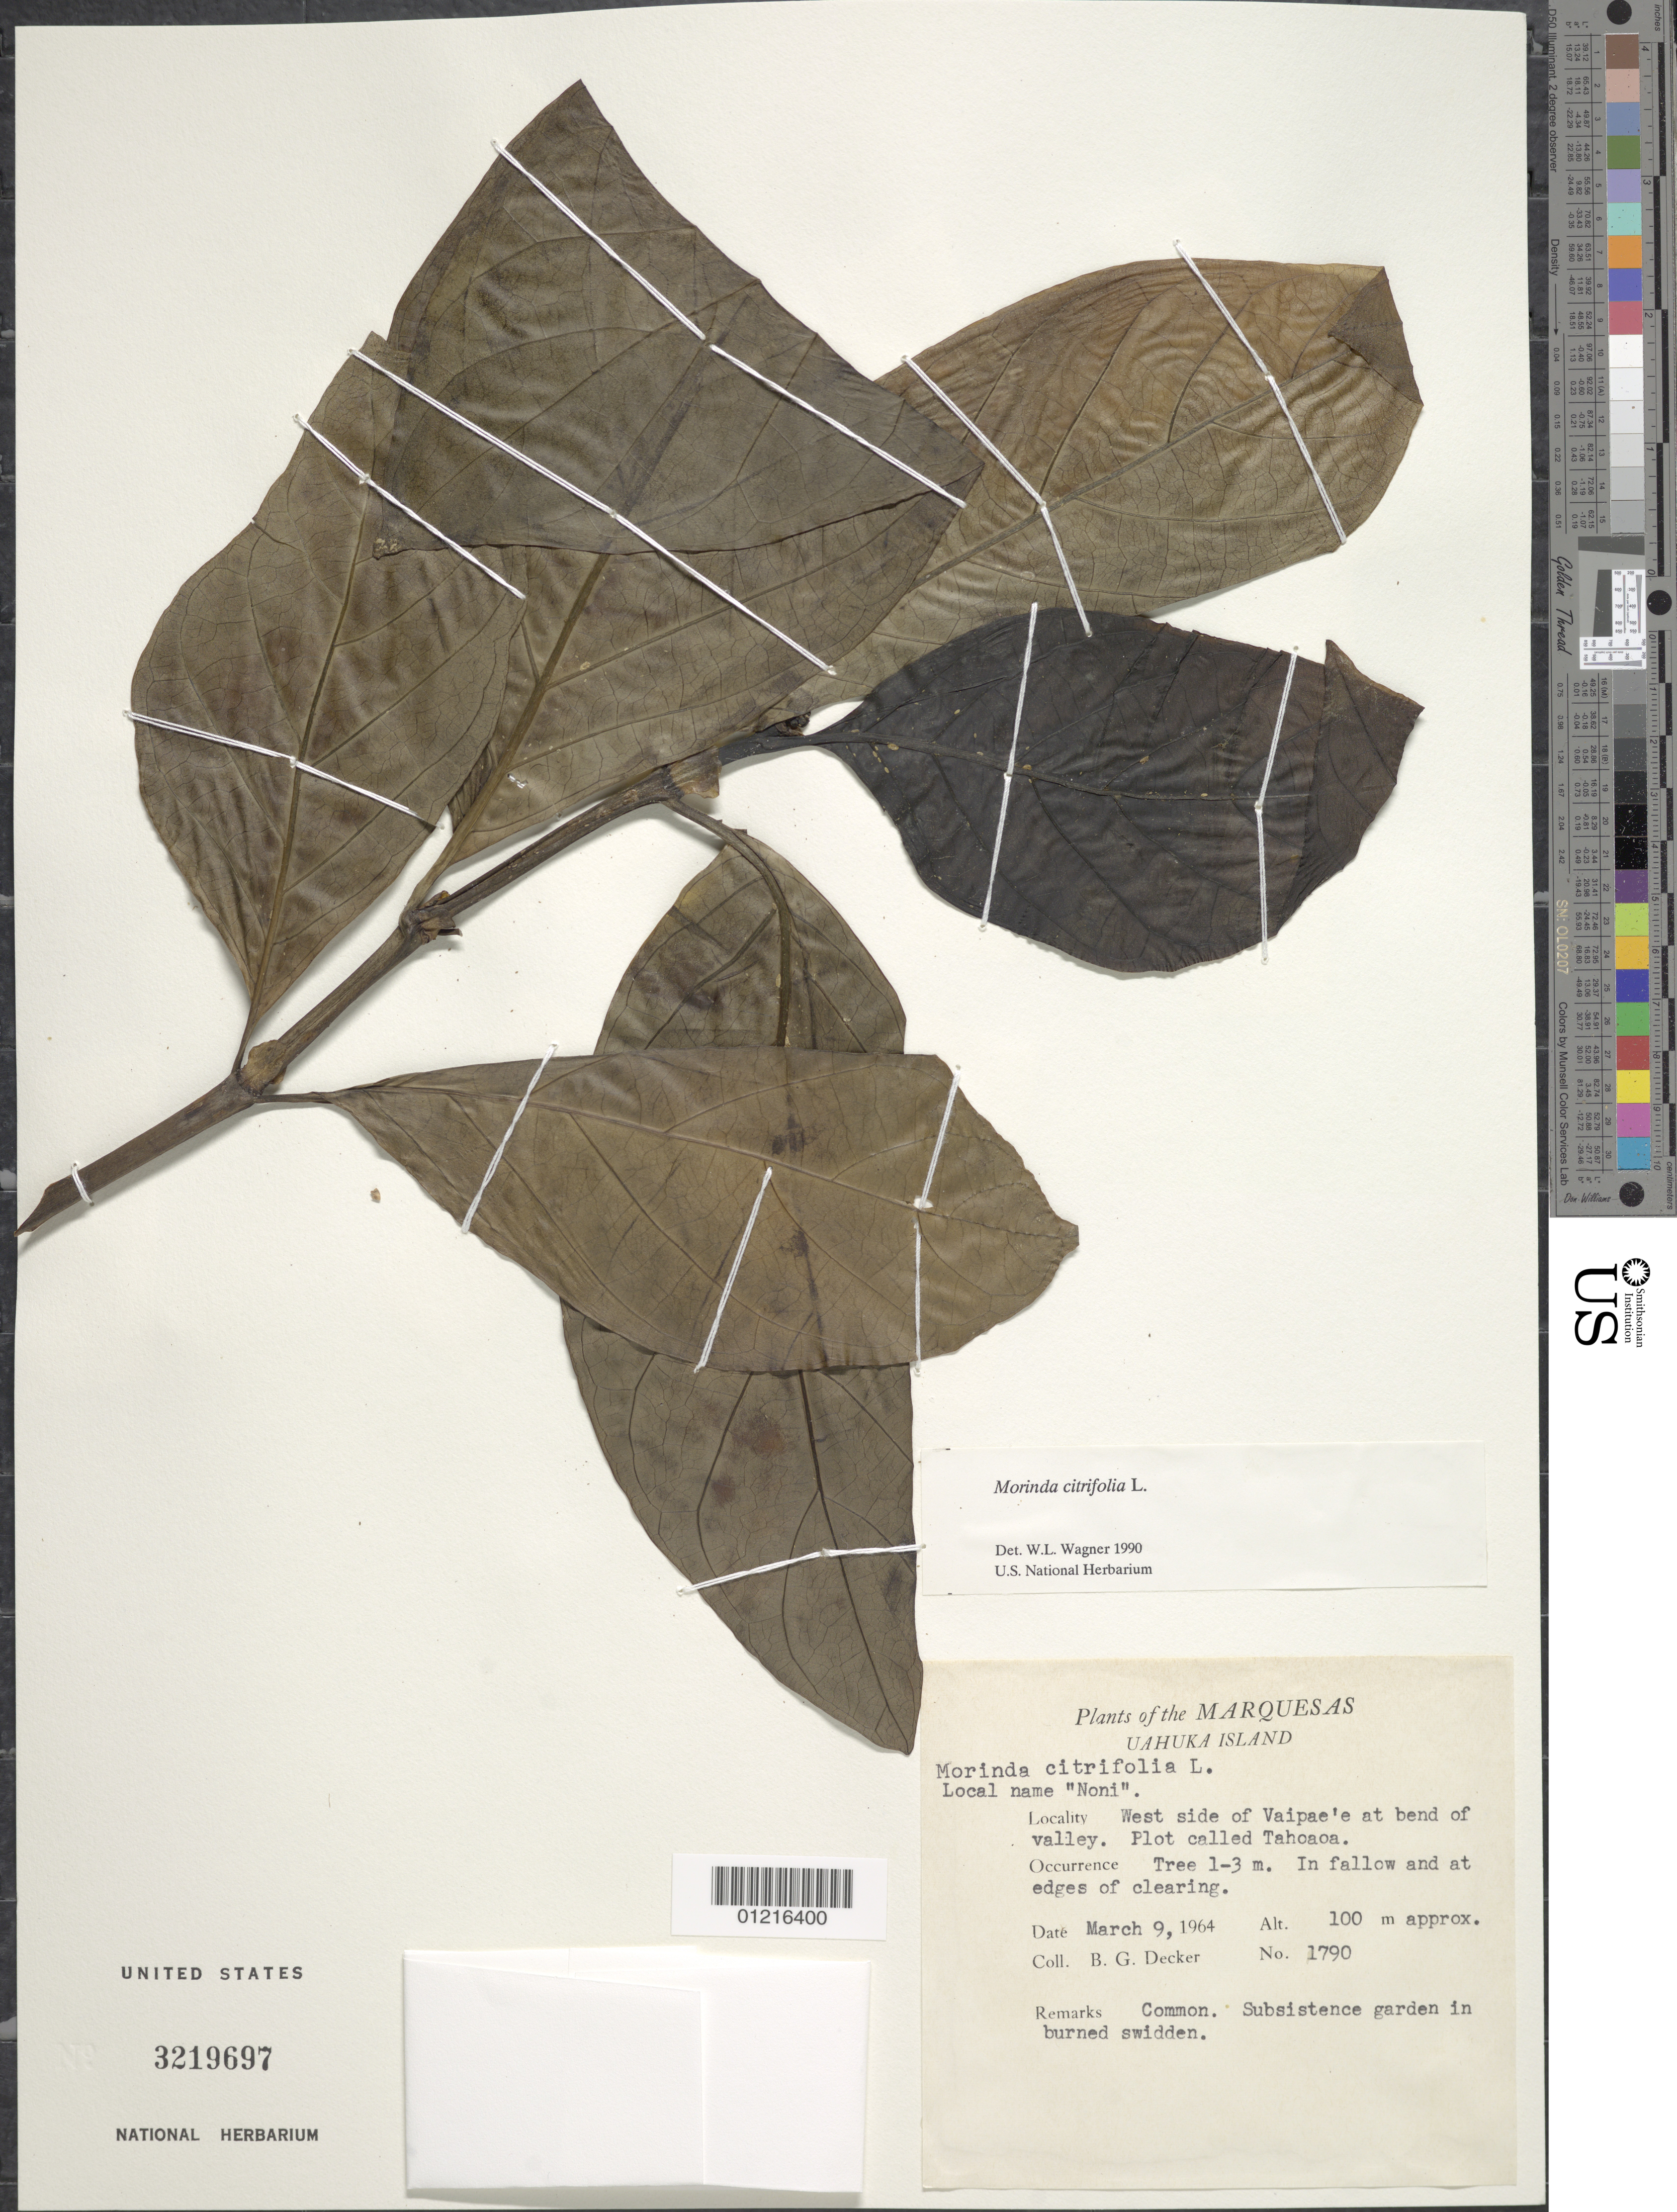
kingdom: Plantae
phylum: Tracheophyta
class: Magnoliopsida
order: Gentianales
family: Rubiaceae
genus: Morinda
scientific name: Morinda citrifolia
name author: L.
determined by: Wagner, W. L., (BOT), Smithsonian Institution - National Museum of Natural History (UNITED STATES)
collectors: B. G. Decker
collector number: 1790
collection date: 1964-03-09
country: French Polynesia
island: Ua Huka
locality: W side of Vaipae'e at bend in valley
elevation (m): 100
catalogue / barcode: US 3219697